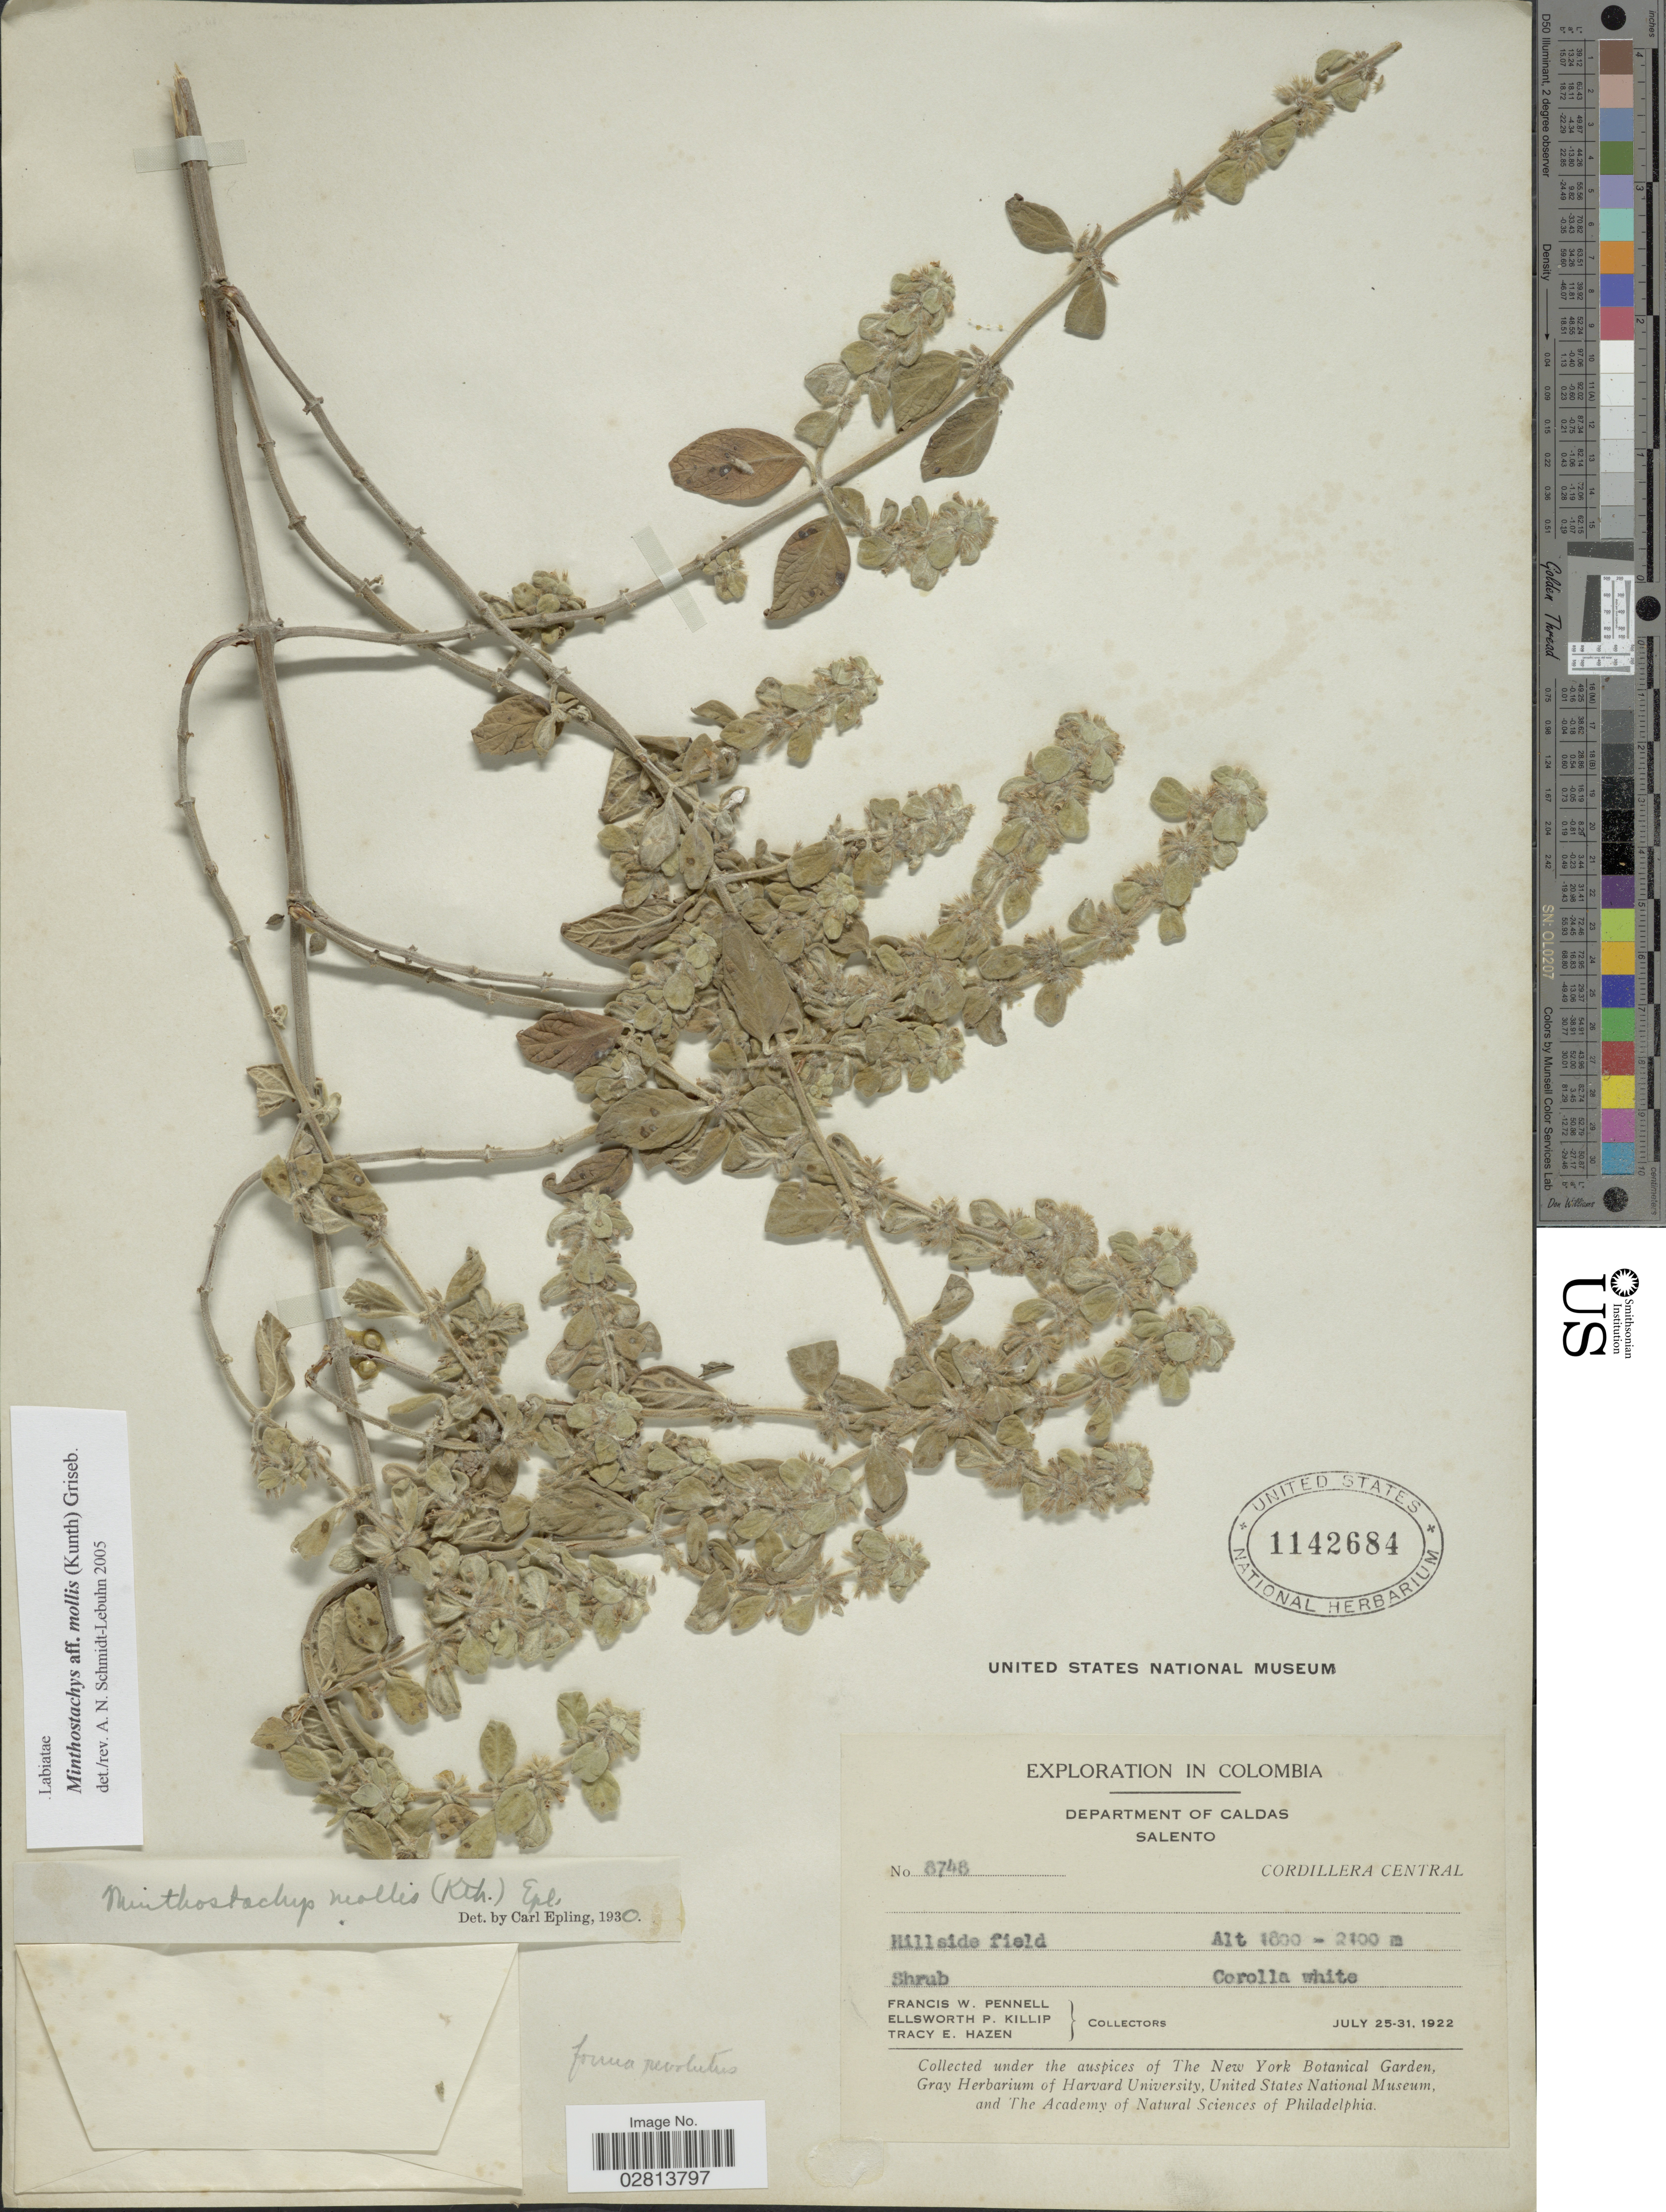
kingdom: Plantae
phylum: Tracheophyta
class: Magnoliopsida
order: Lamiales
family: Lamiaceae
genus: Minthostachys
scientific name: Minthostachys mollis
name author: (Kunth) Griseb.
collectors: F. W. Pennell, E. P. Killip & T. E. Hazen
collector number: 8748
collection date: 1922-07-25/1922-07-31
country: Colombia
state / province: Caldas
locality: Department of Caldas, Salento, Cordillera Central.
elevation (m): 1800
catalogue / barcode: US 1142684